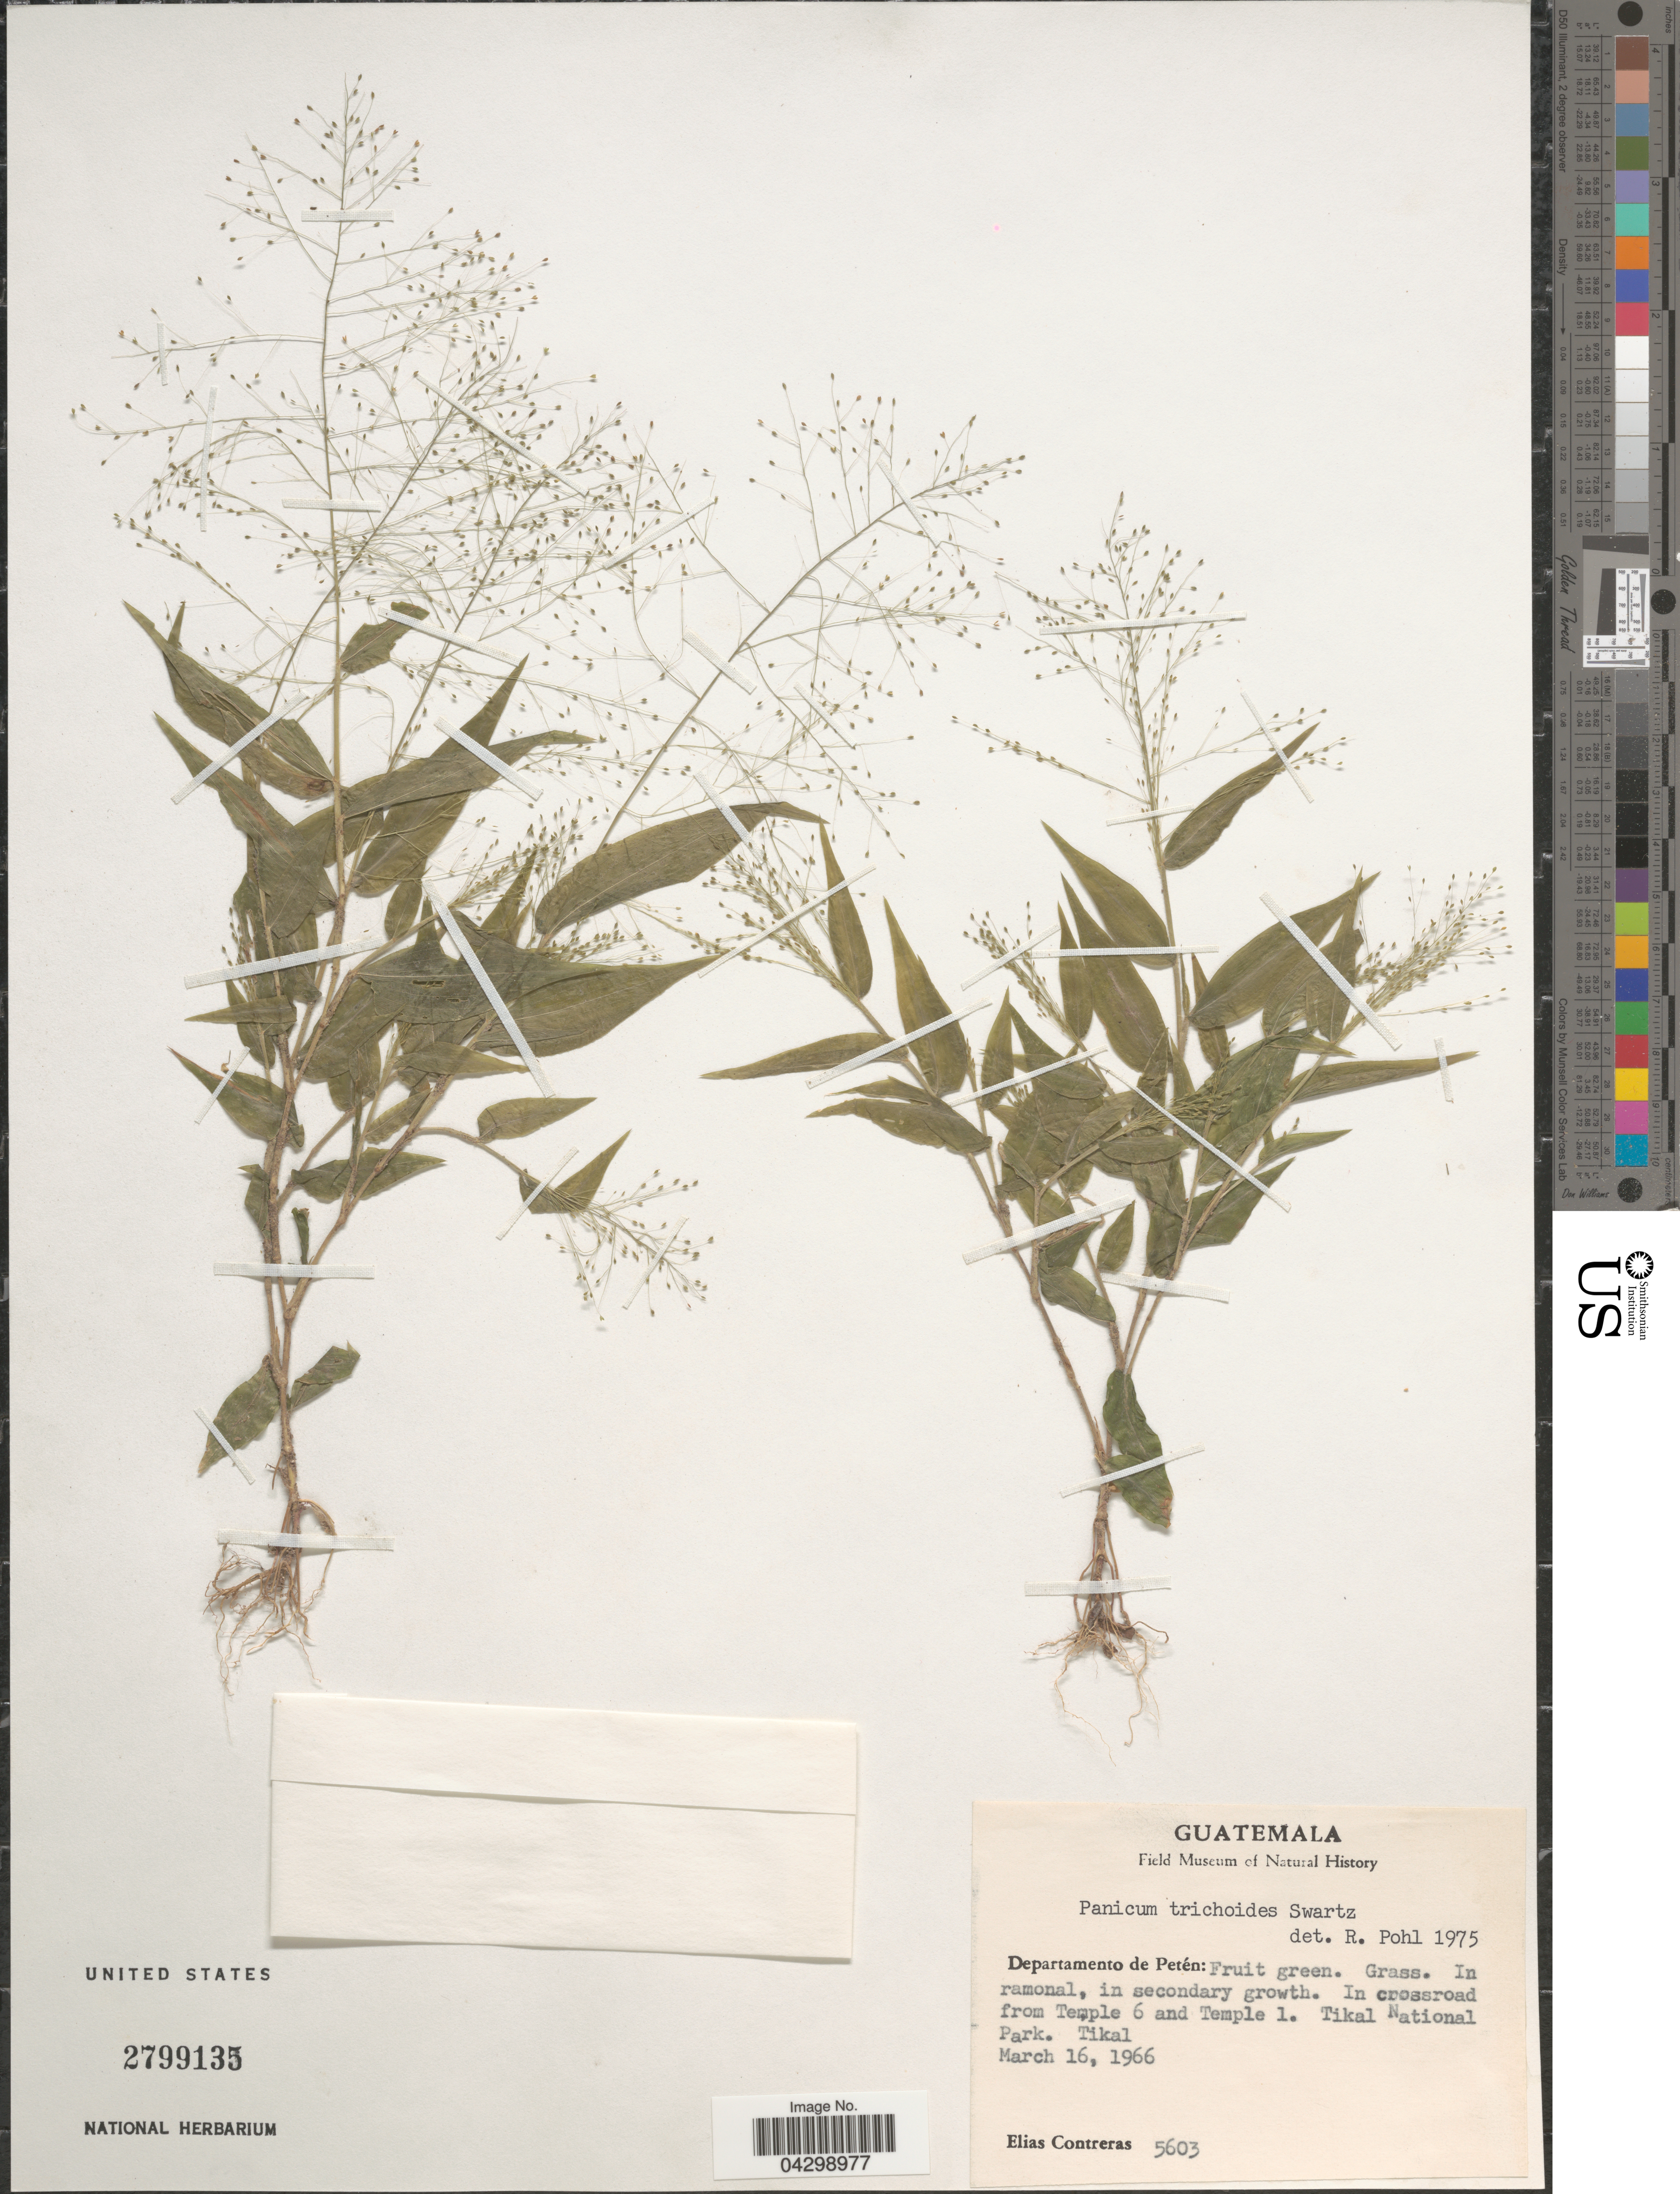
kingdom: Plantae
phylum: Tracheophyta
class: Liliopsida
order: Poales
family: Poaceae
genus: Panicum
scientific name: Panicum trichoides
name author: Sw.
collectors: E. Contreras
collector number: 5603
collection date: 1966-03-16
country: Guatemala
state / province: El Peten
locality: Departamento de Petén: In ramonal, in secondary growth. In crossroad from Temple 6 and Temple 1. Tikal National Park. Tikal.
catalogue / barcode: US 2799135